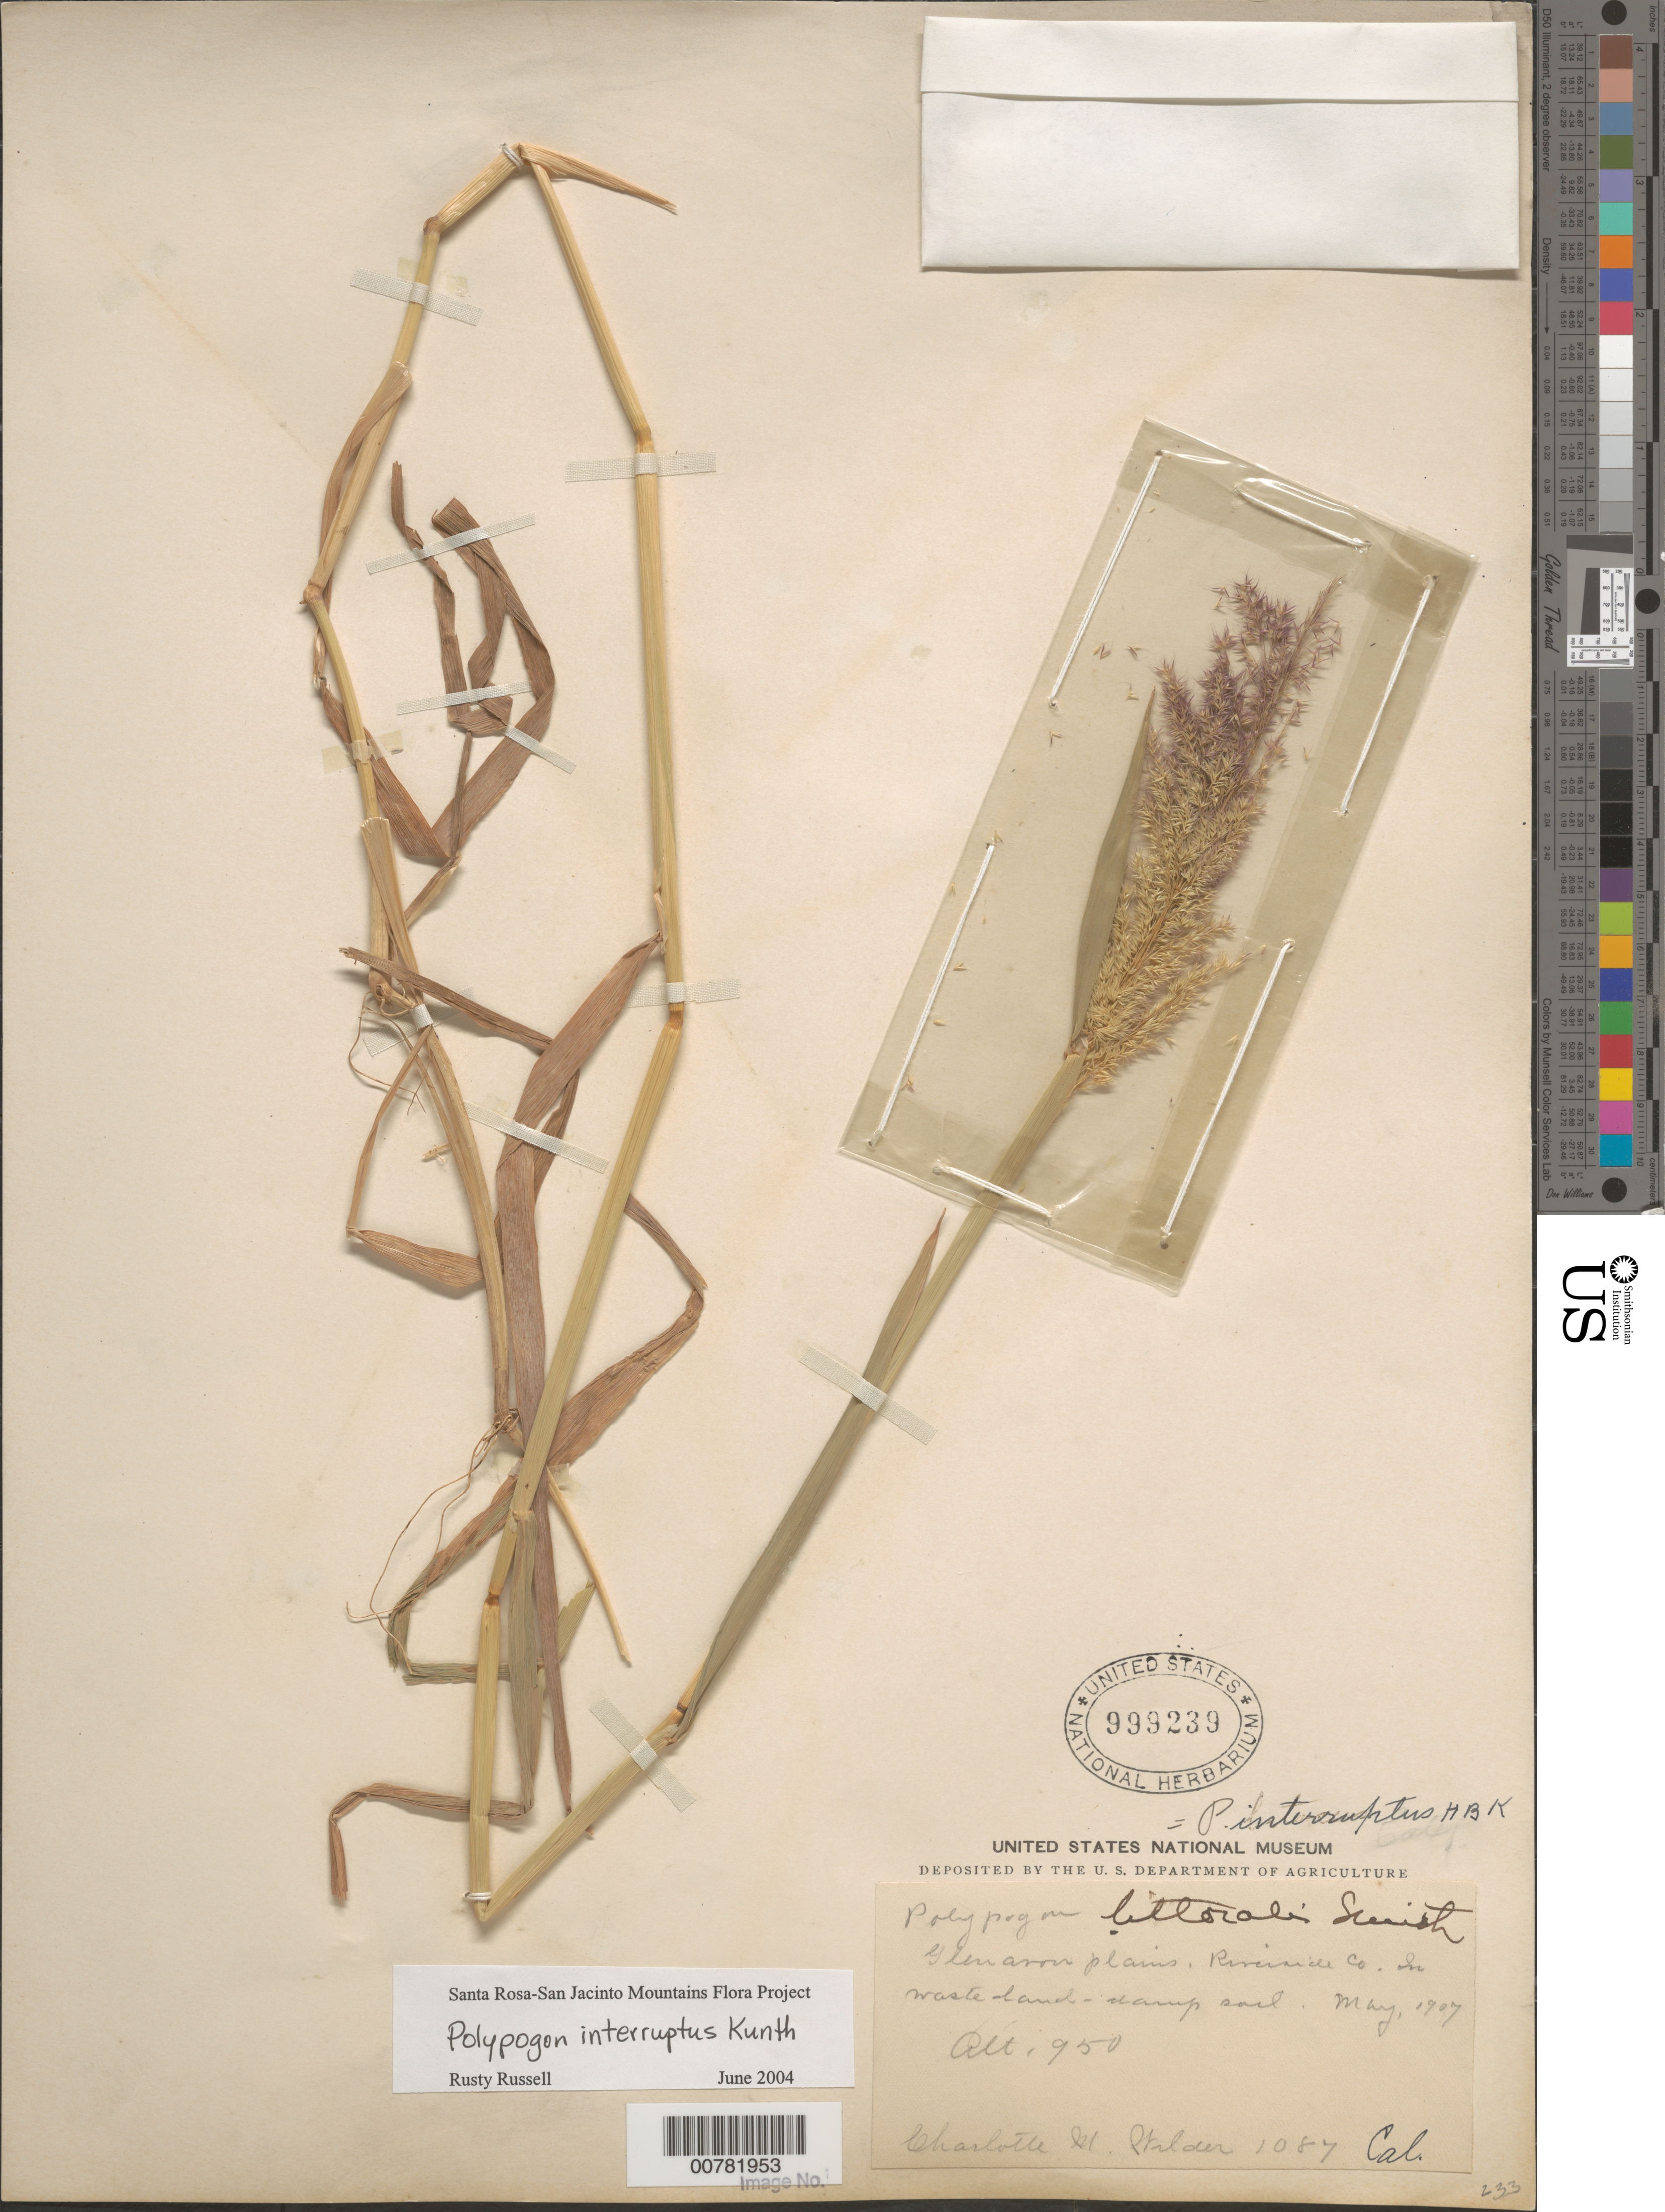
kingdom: Plantae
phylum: Tracheophyta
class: Liliopsida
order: Poales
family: Poaceae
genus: Polypogon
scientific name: Polypogon interruptus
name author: Kunth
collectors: C. Wilder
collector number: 1087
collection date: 1907-05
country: United States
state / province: California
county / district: Riverside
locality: Glenaron plains, Riverside Co.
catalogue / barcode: US 999239